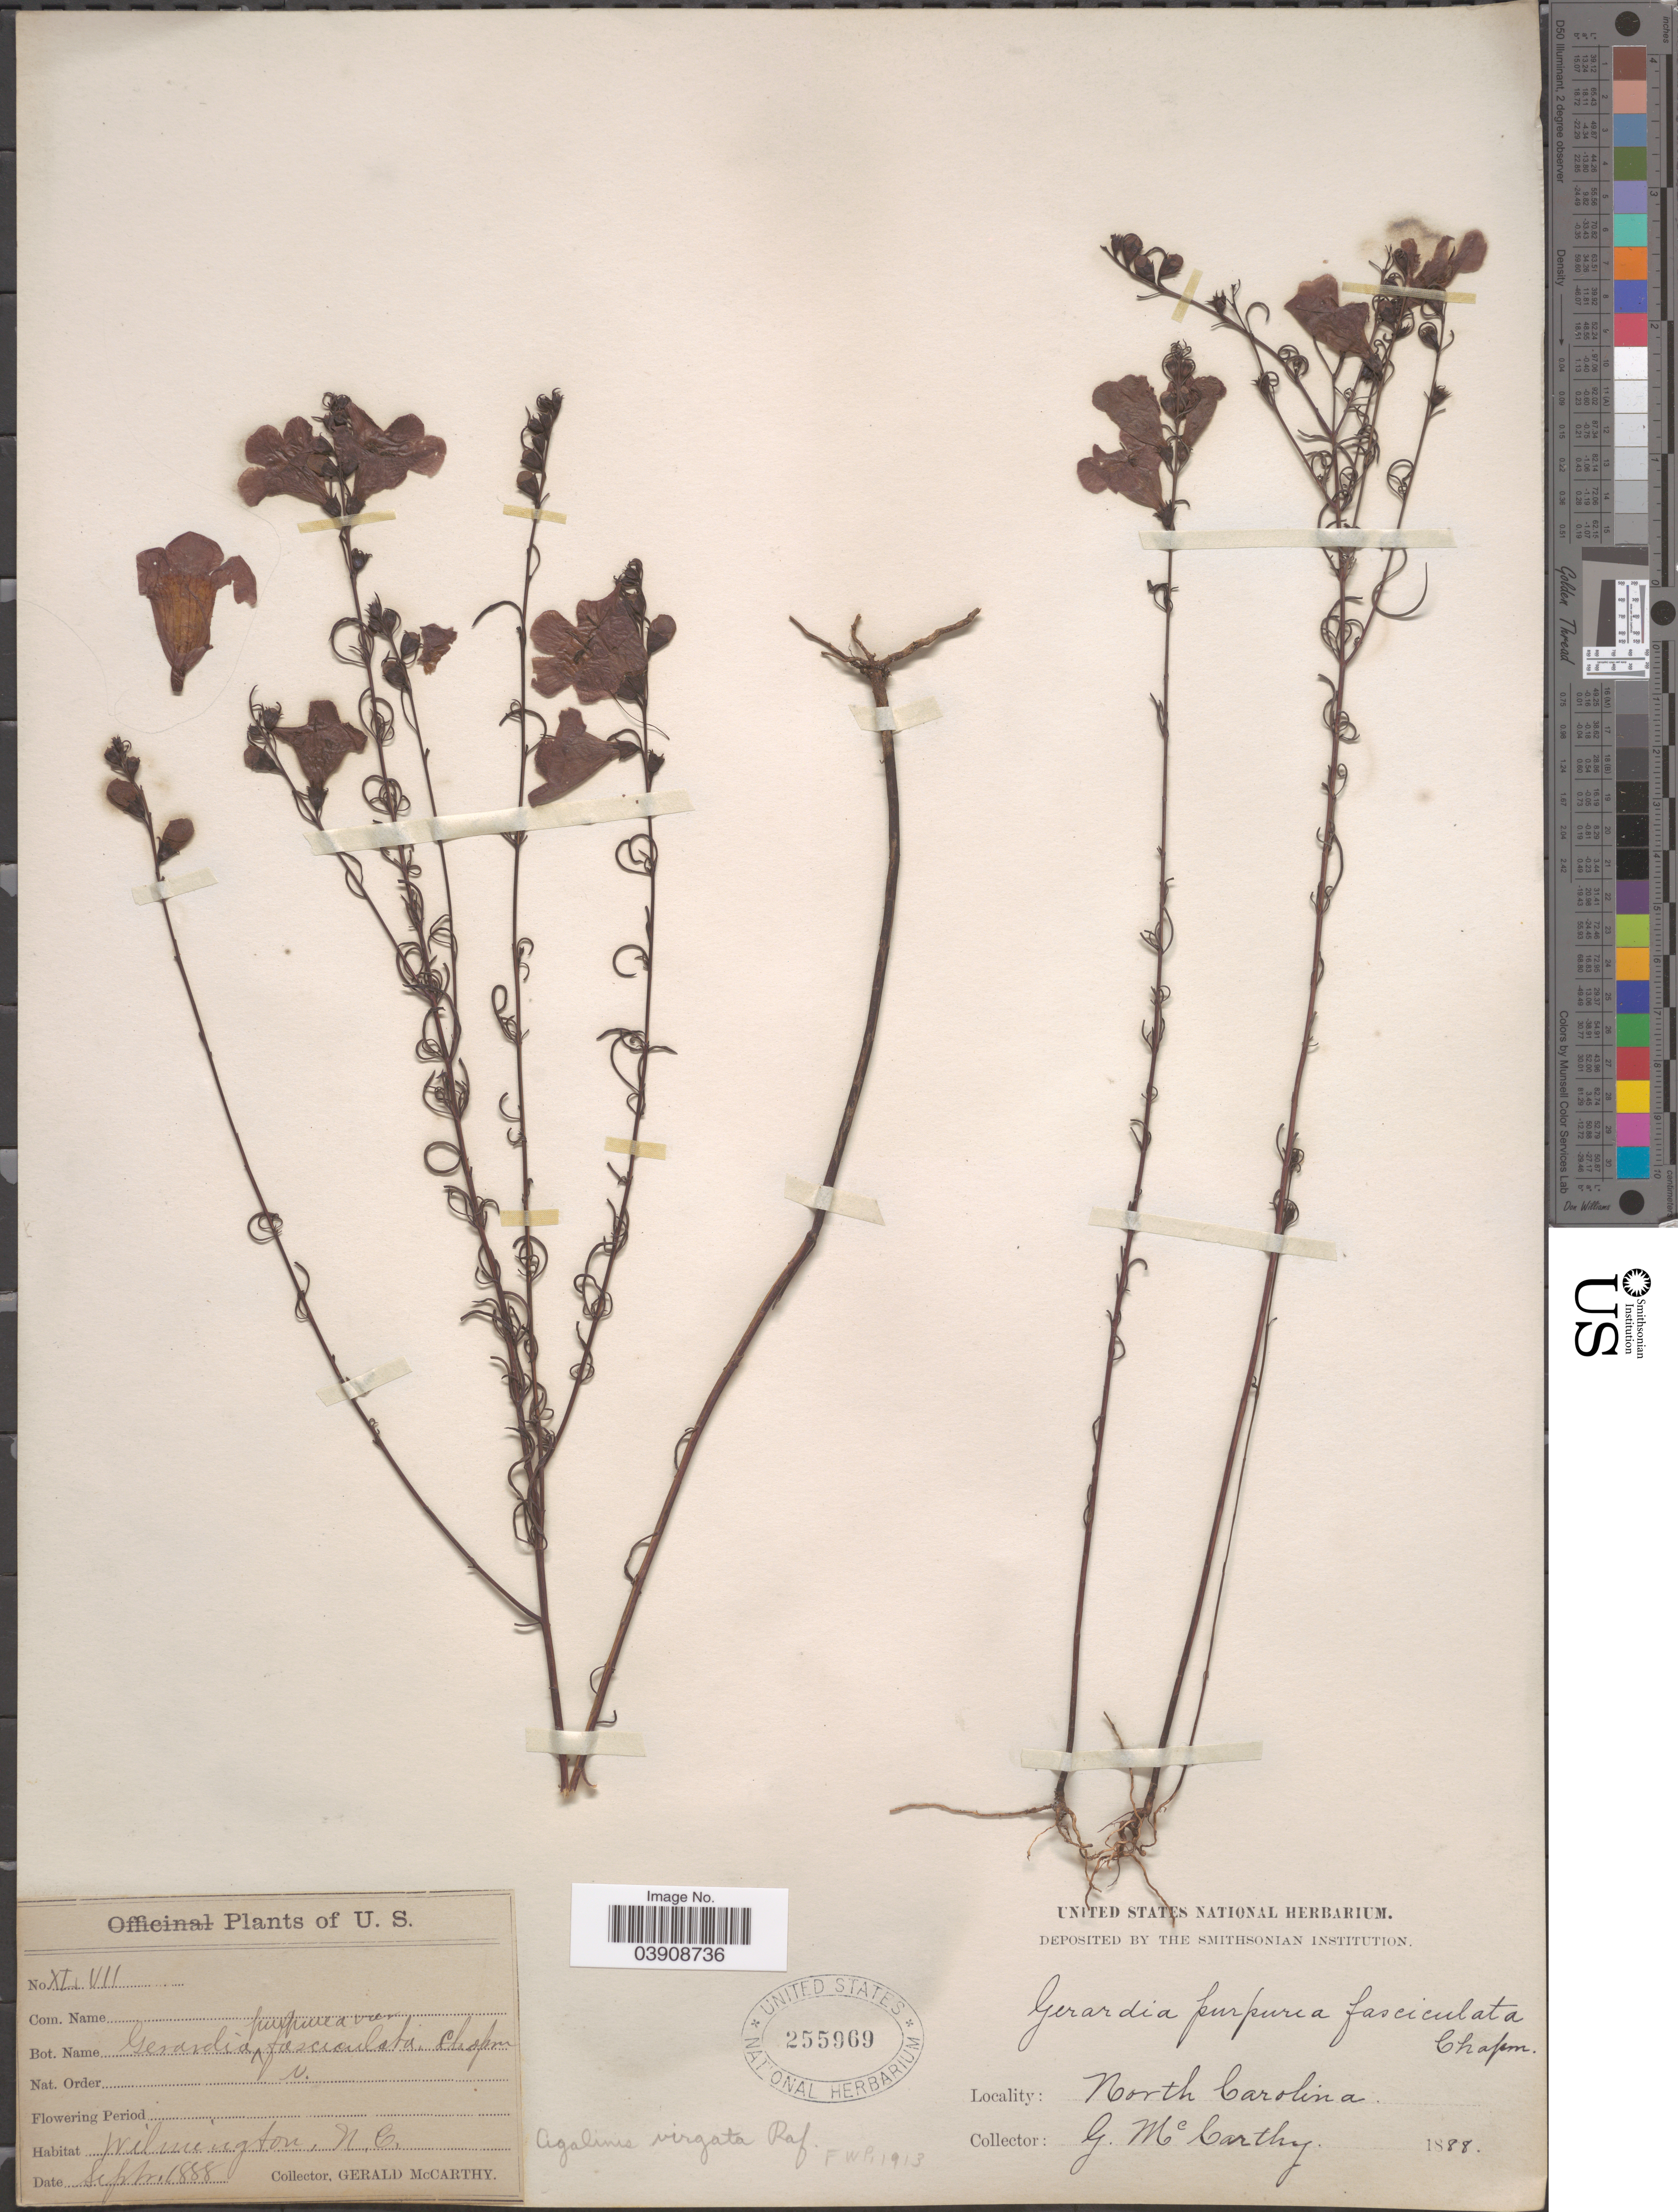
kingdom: Plantae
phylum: Tracheophyta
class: Magnoliopsida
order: Lamiales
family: Orobanchaceae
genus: Agalinis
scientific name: Agalinis virgata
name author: Raf.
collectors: G. M. McCarthy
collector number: XI.VII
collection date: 1888-09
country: United States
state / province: North Carolina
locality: Wilmington.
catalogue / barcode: US 255969